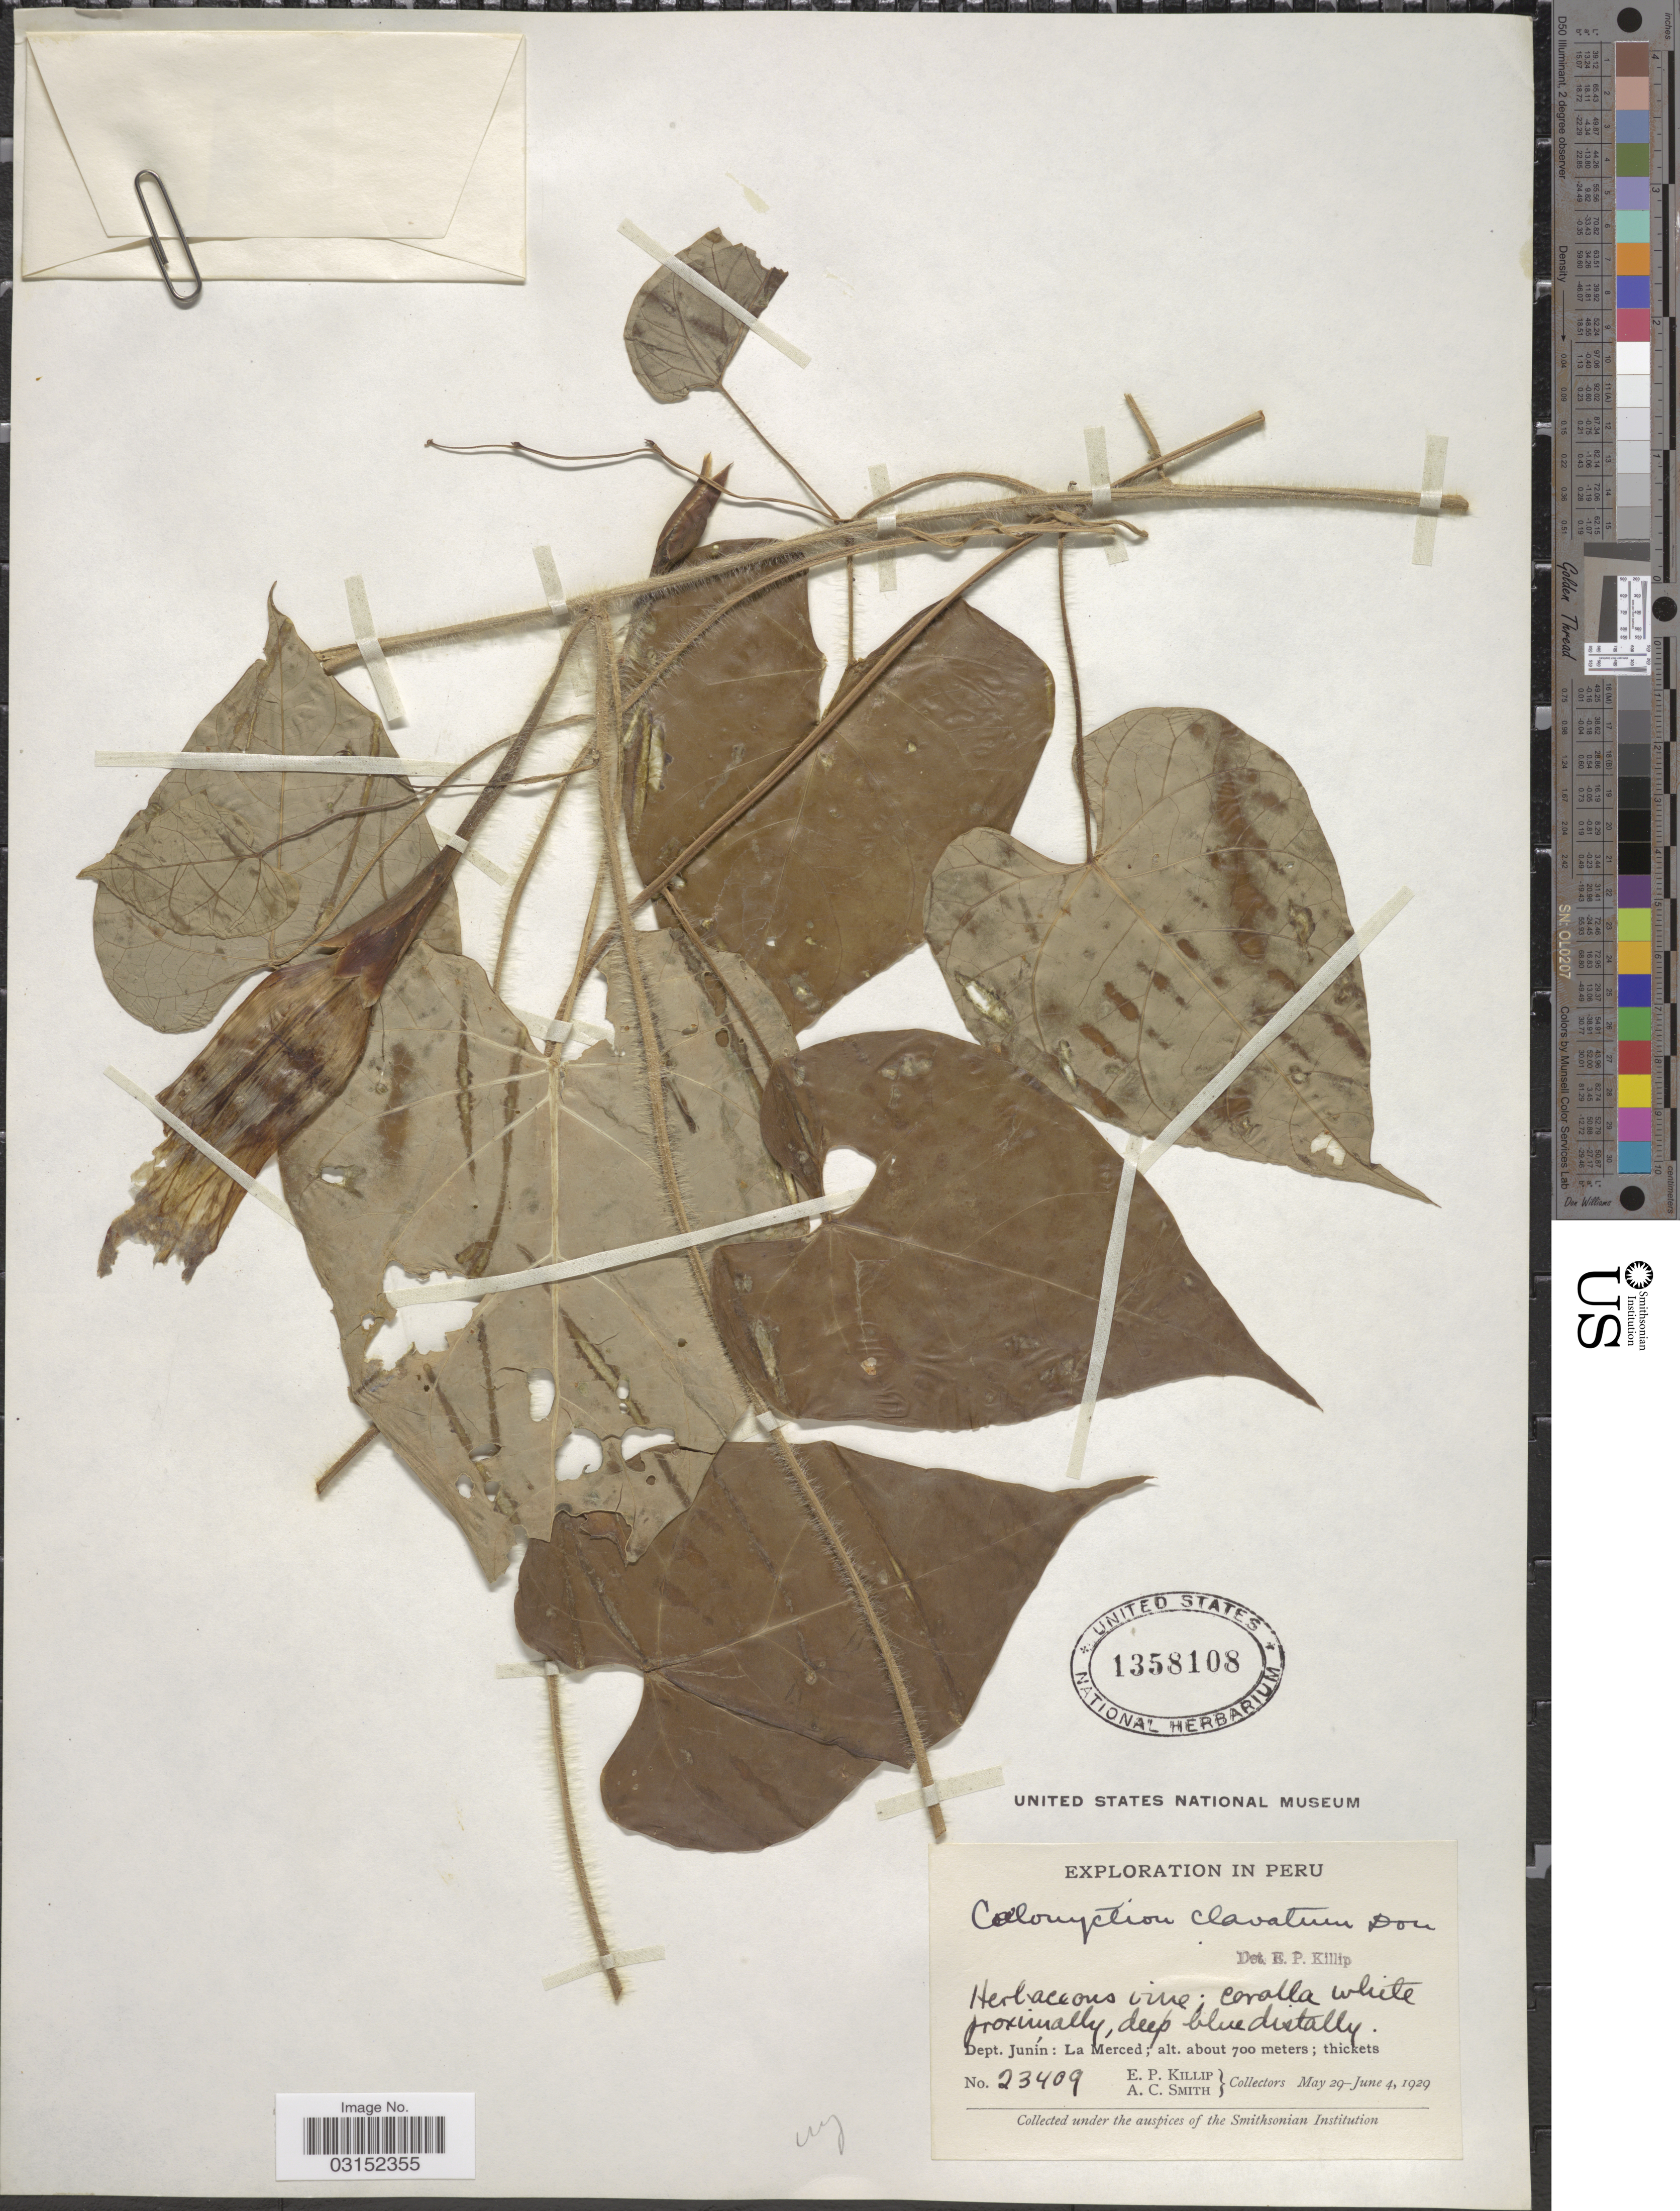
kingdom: Plantae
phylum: Tracheophyta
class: Magnoliopsida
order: Solanales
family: Convolvulaceae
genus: Ipomoea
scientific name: Ipomoea clavata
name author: (G. Don) J.F. Macbr.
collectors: E. P. Killip & A. C. Smith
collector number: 23409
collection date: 1929-05-29/1929-06-04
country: Peru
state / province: Junín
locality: Dept. Junín: La Merced.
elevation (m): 700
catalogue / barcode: US 1358108